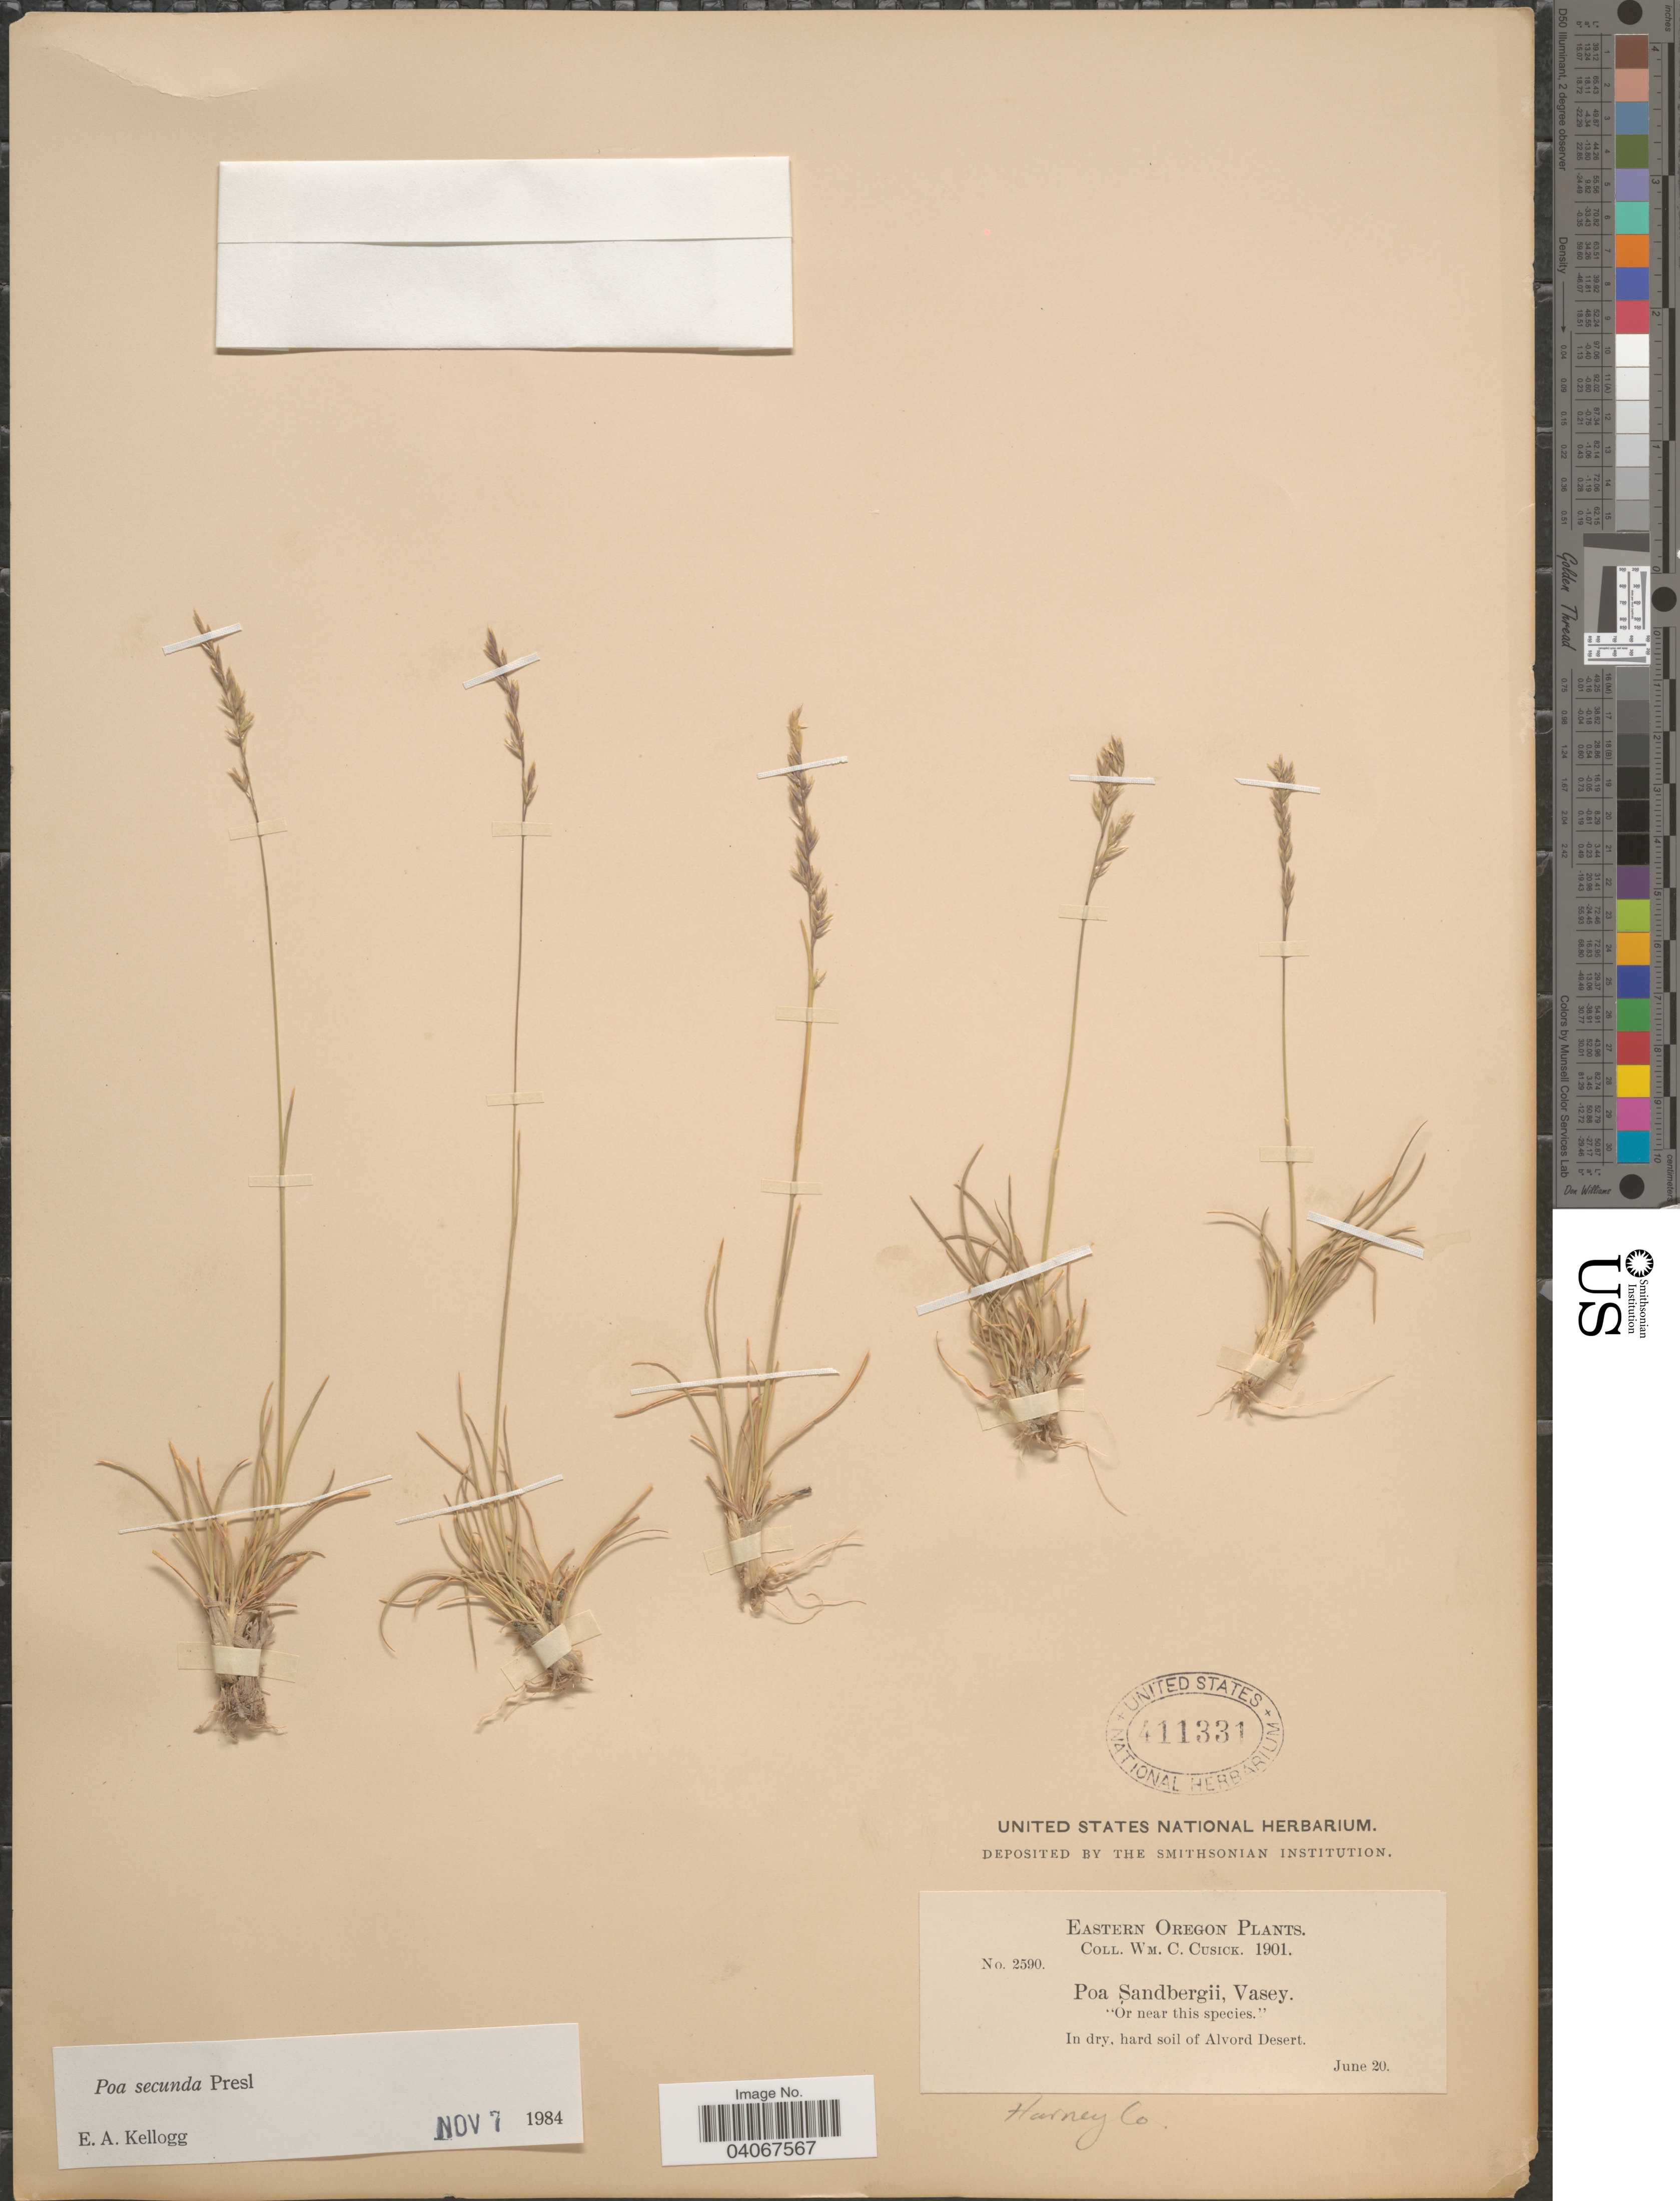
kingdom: Plantae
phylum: Tracheophyta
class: Liliopsida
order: Poales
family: Poaceae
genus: Poa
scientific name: Poa secunda subsp. secunda var. secunda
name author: J. Presl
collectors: W. C. Cusick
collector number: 2590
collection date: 1901-06-20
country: United States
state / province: Oregon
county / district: Harney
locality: Eastern Oregon. In dry, hard soil of Alvord Desert. Harney Co.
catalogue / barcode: US 411331